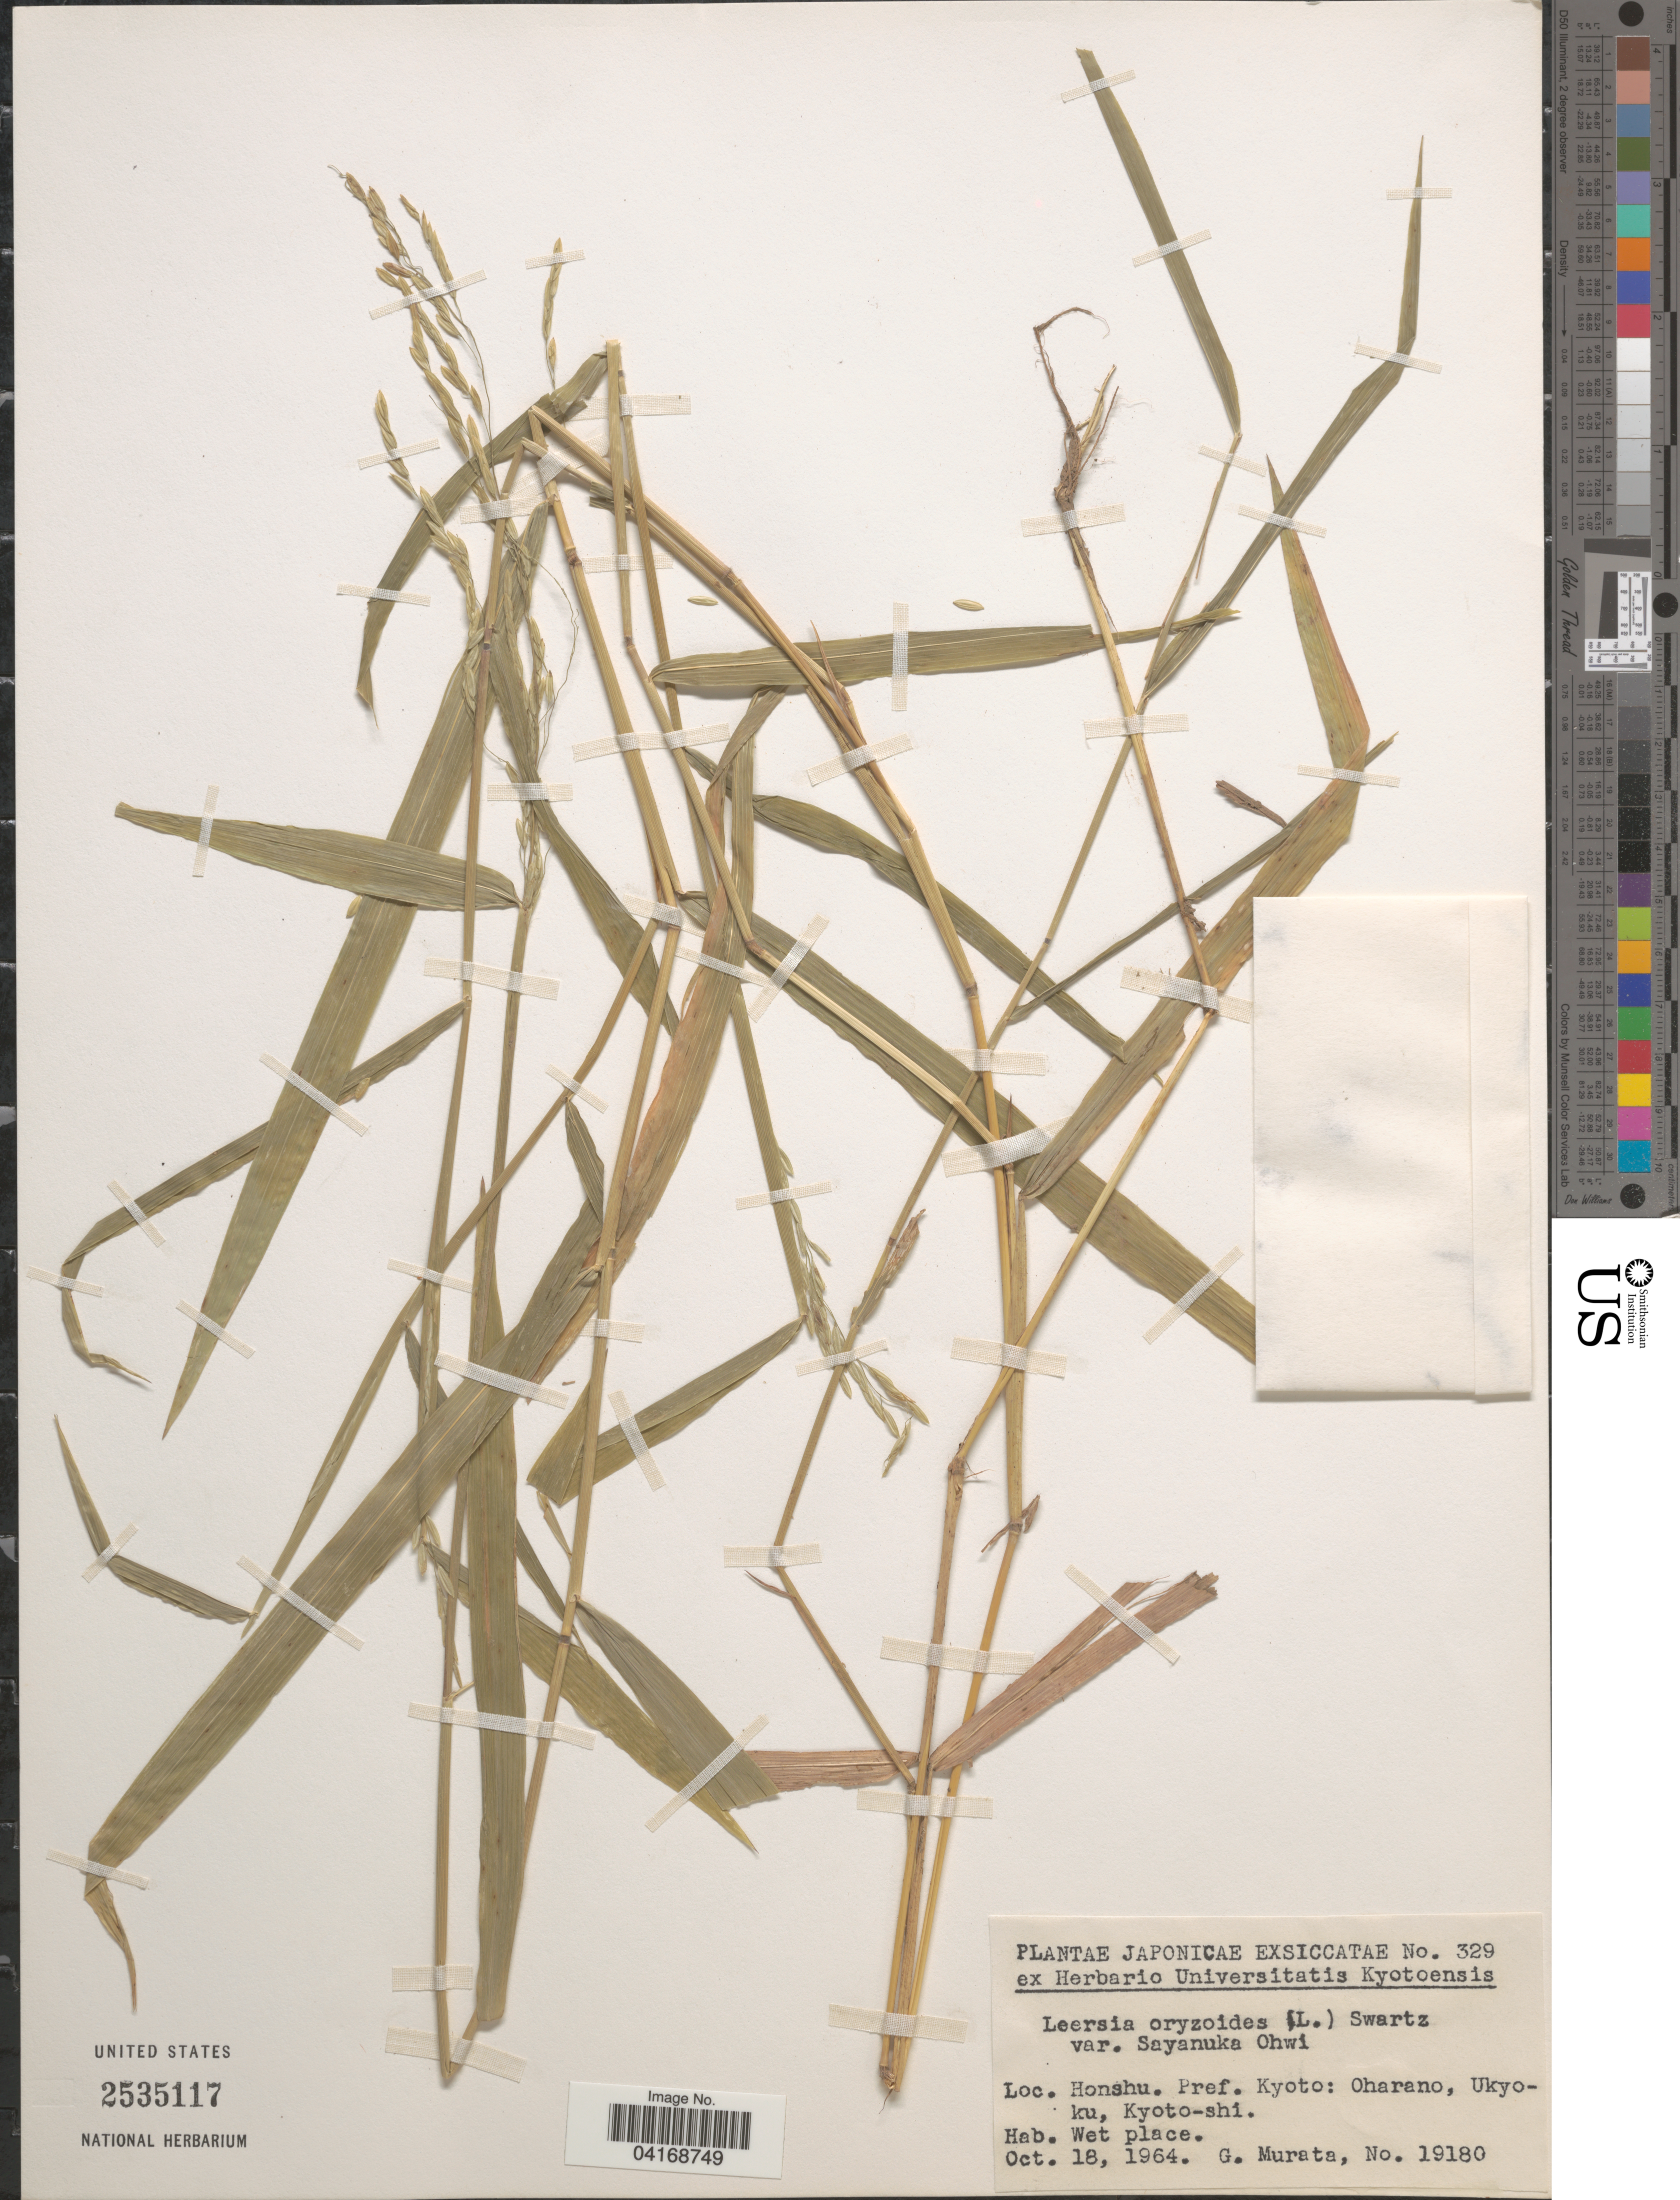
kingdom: Plantae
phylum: Tracheophyta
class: Liliopsida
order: Poales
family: Poaceae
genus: Leersia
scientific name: Leersia oryzoides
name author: (L.) Sw.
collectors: G. Murata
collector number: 19180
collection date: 1964-10-18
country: Japan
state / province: Kyoto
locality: Honshu. Pref. Kyoto: Oharano, Ukyoku, Kyoto-shi.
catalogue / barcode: US 2535117